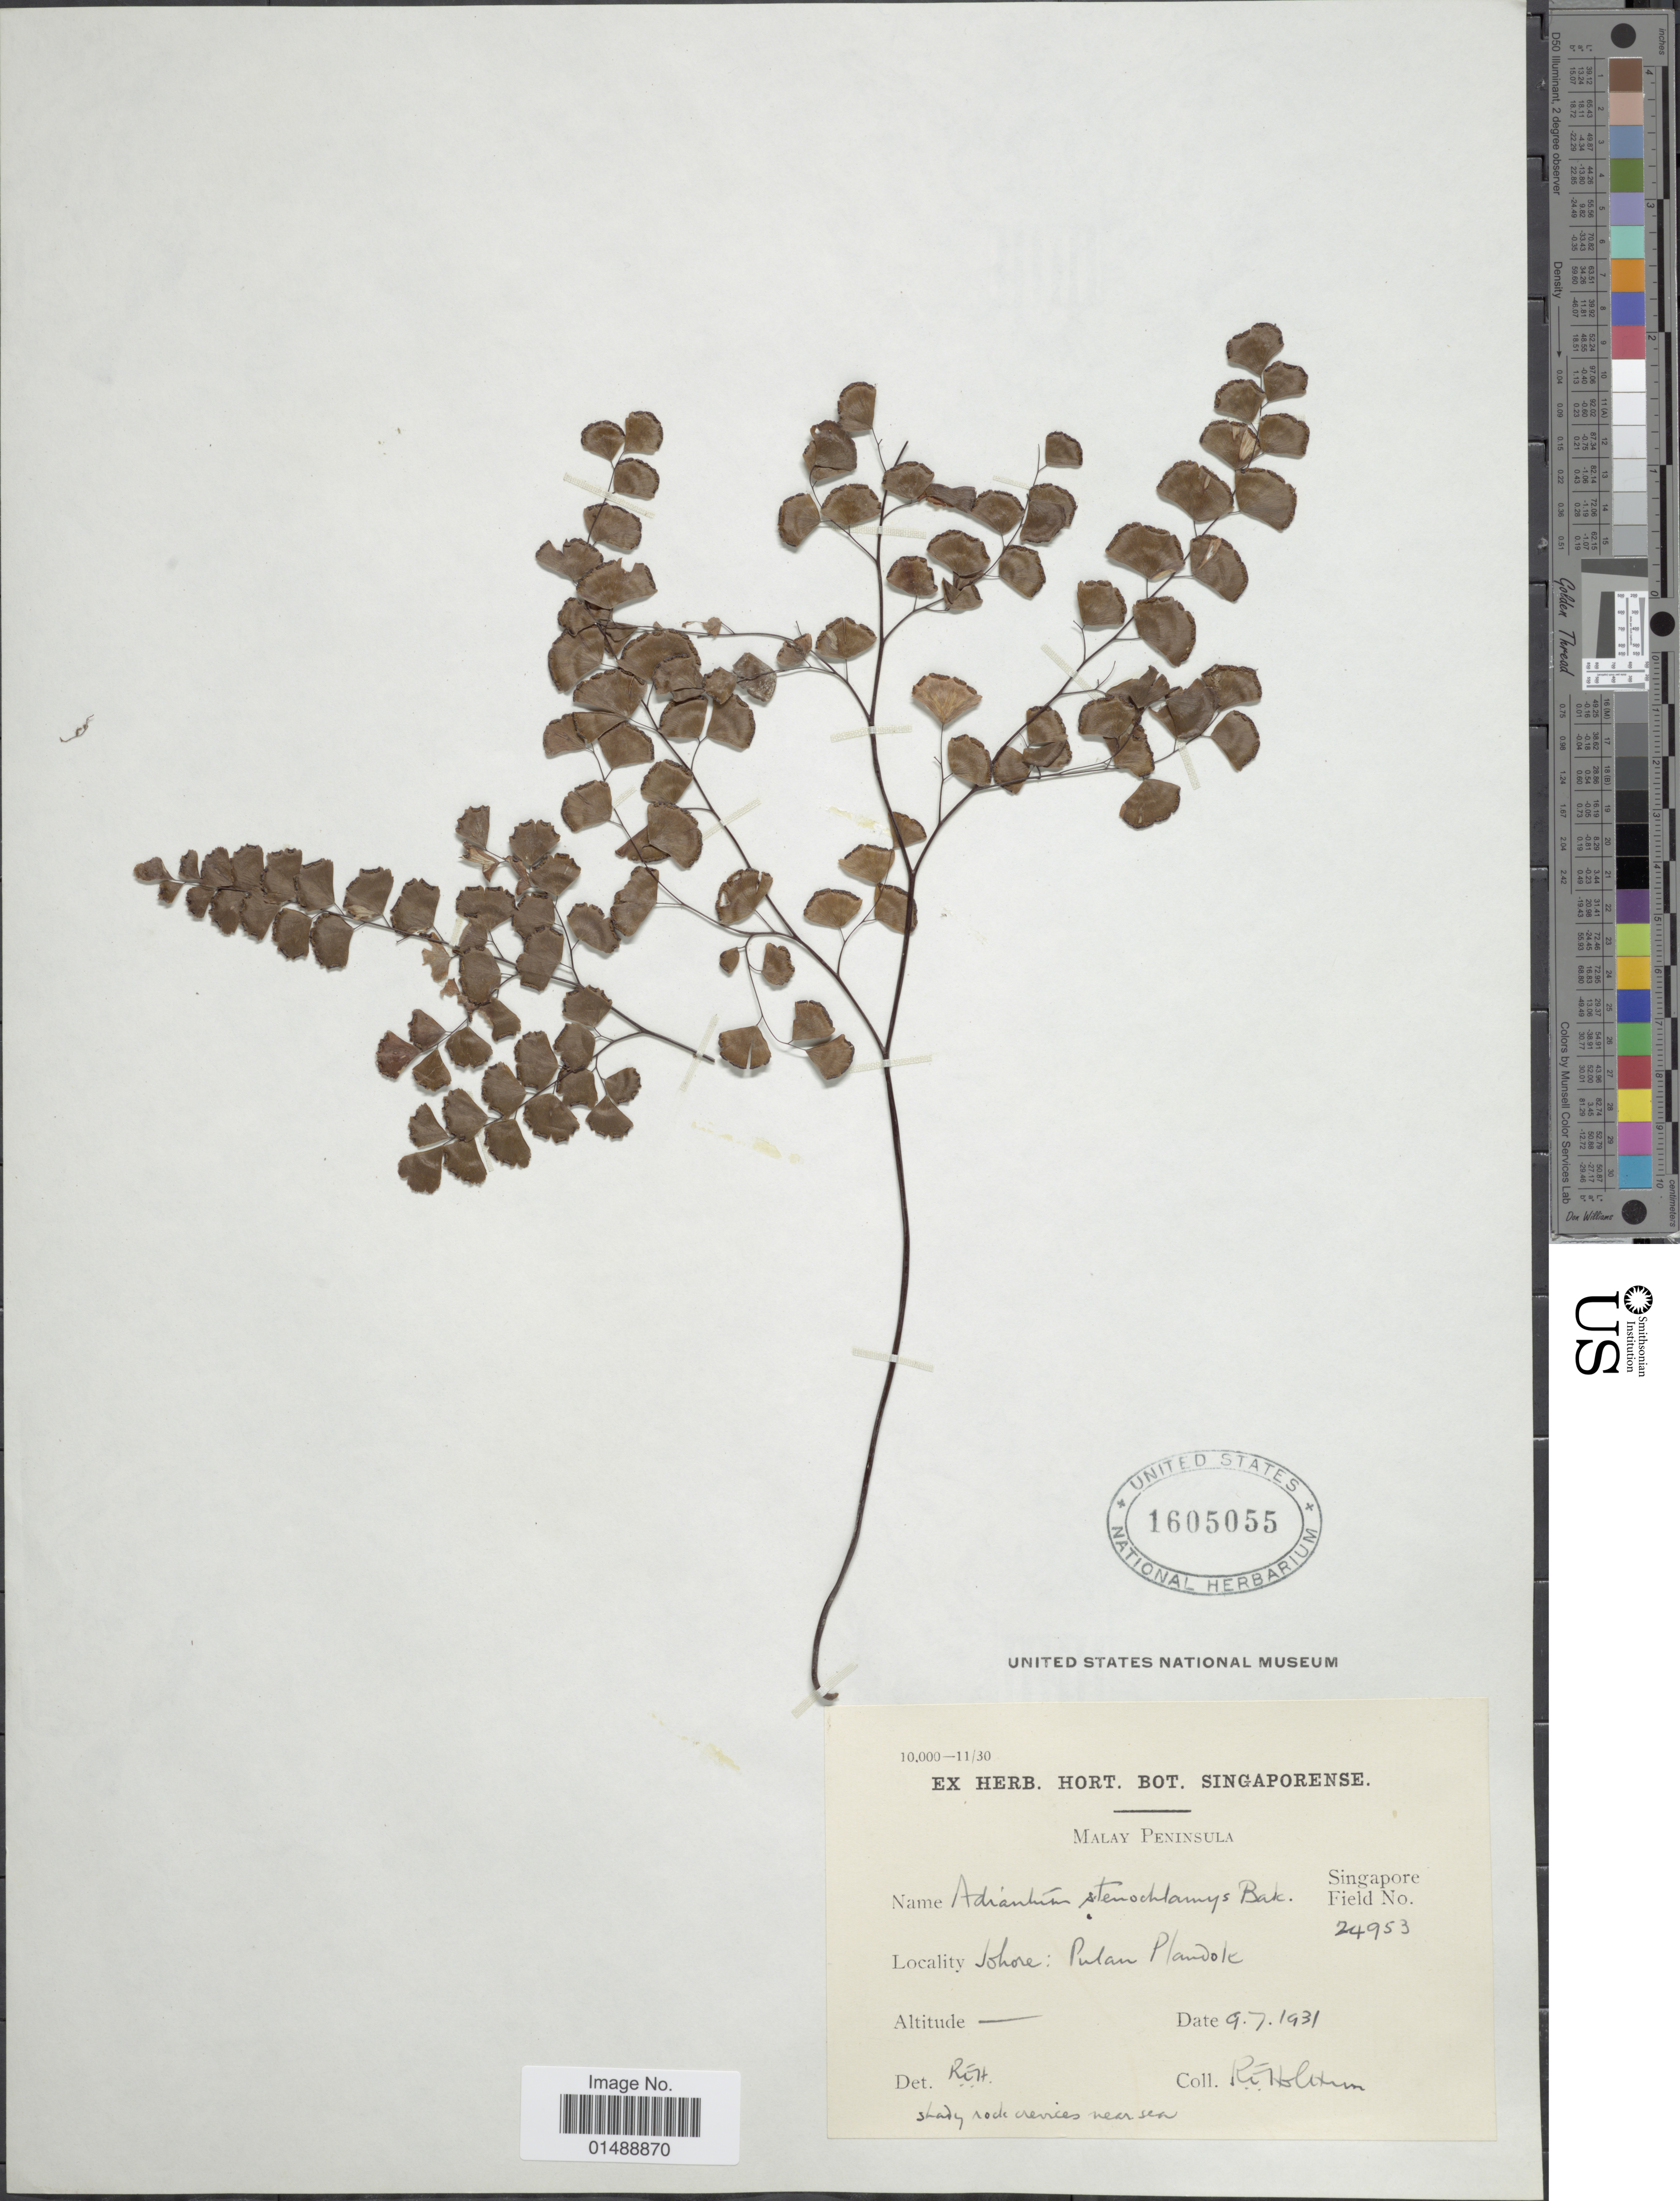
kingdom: Plantae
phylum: Tracheophyta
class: Polypodiopsida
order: Polypodiales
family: Pteridaceae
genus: Adiantum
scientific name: Adiantum stenochlamys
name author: Baker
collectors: R. E. Holttum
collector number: Singapore Field 24953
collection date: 1931-07-09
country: Malaysia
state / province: Johor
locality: Malay Peninsula, Johore: Pulan Plandok [interpreted]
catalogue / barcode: US 1605055